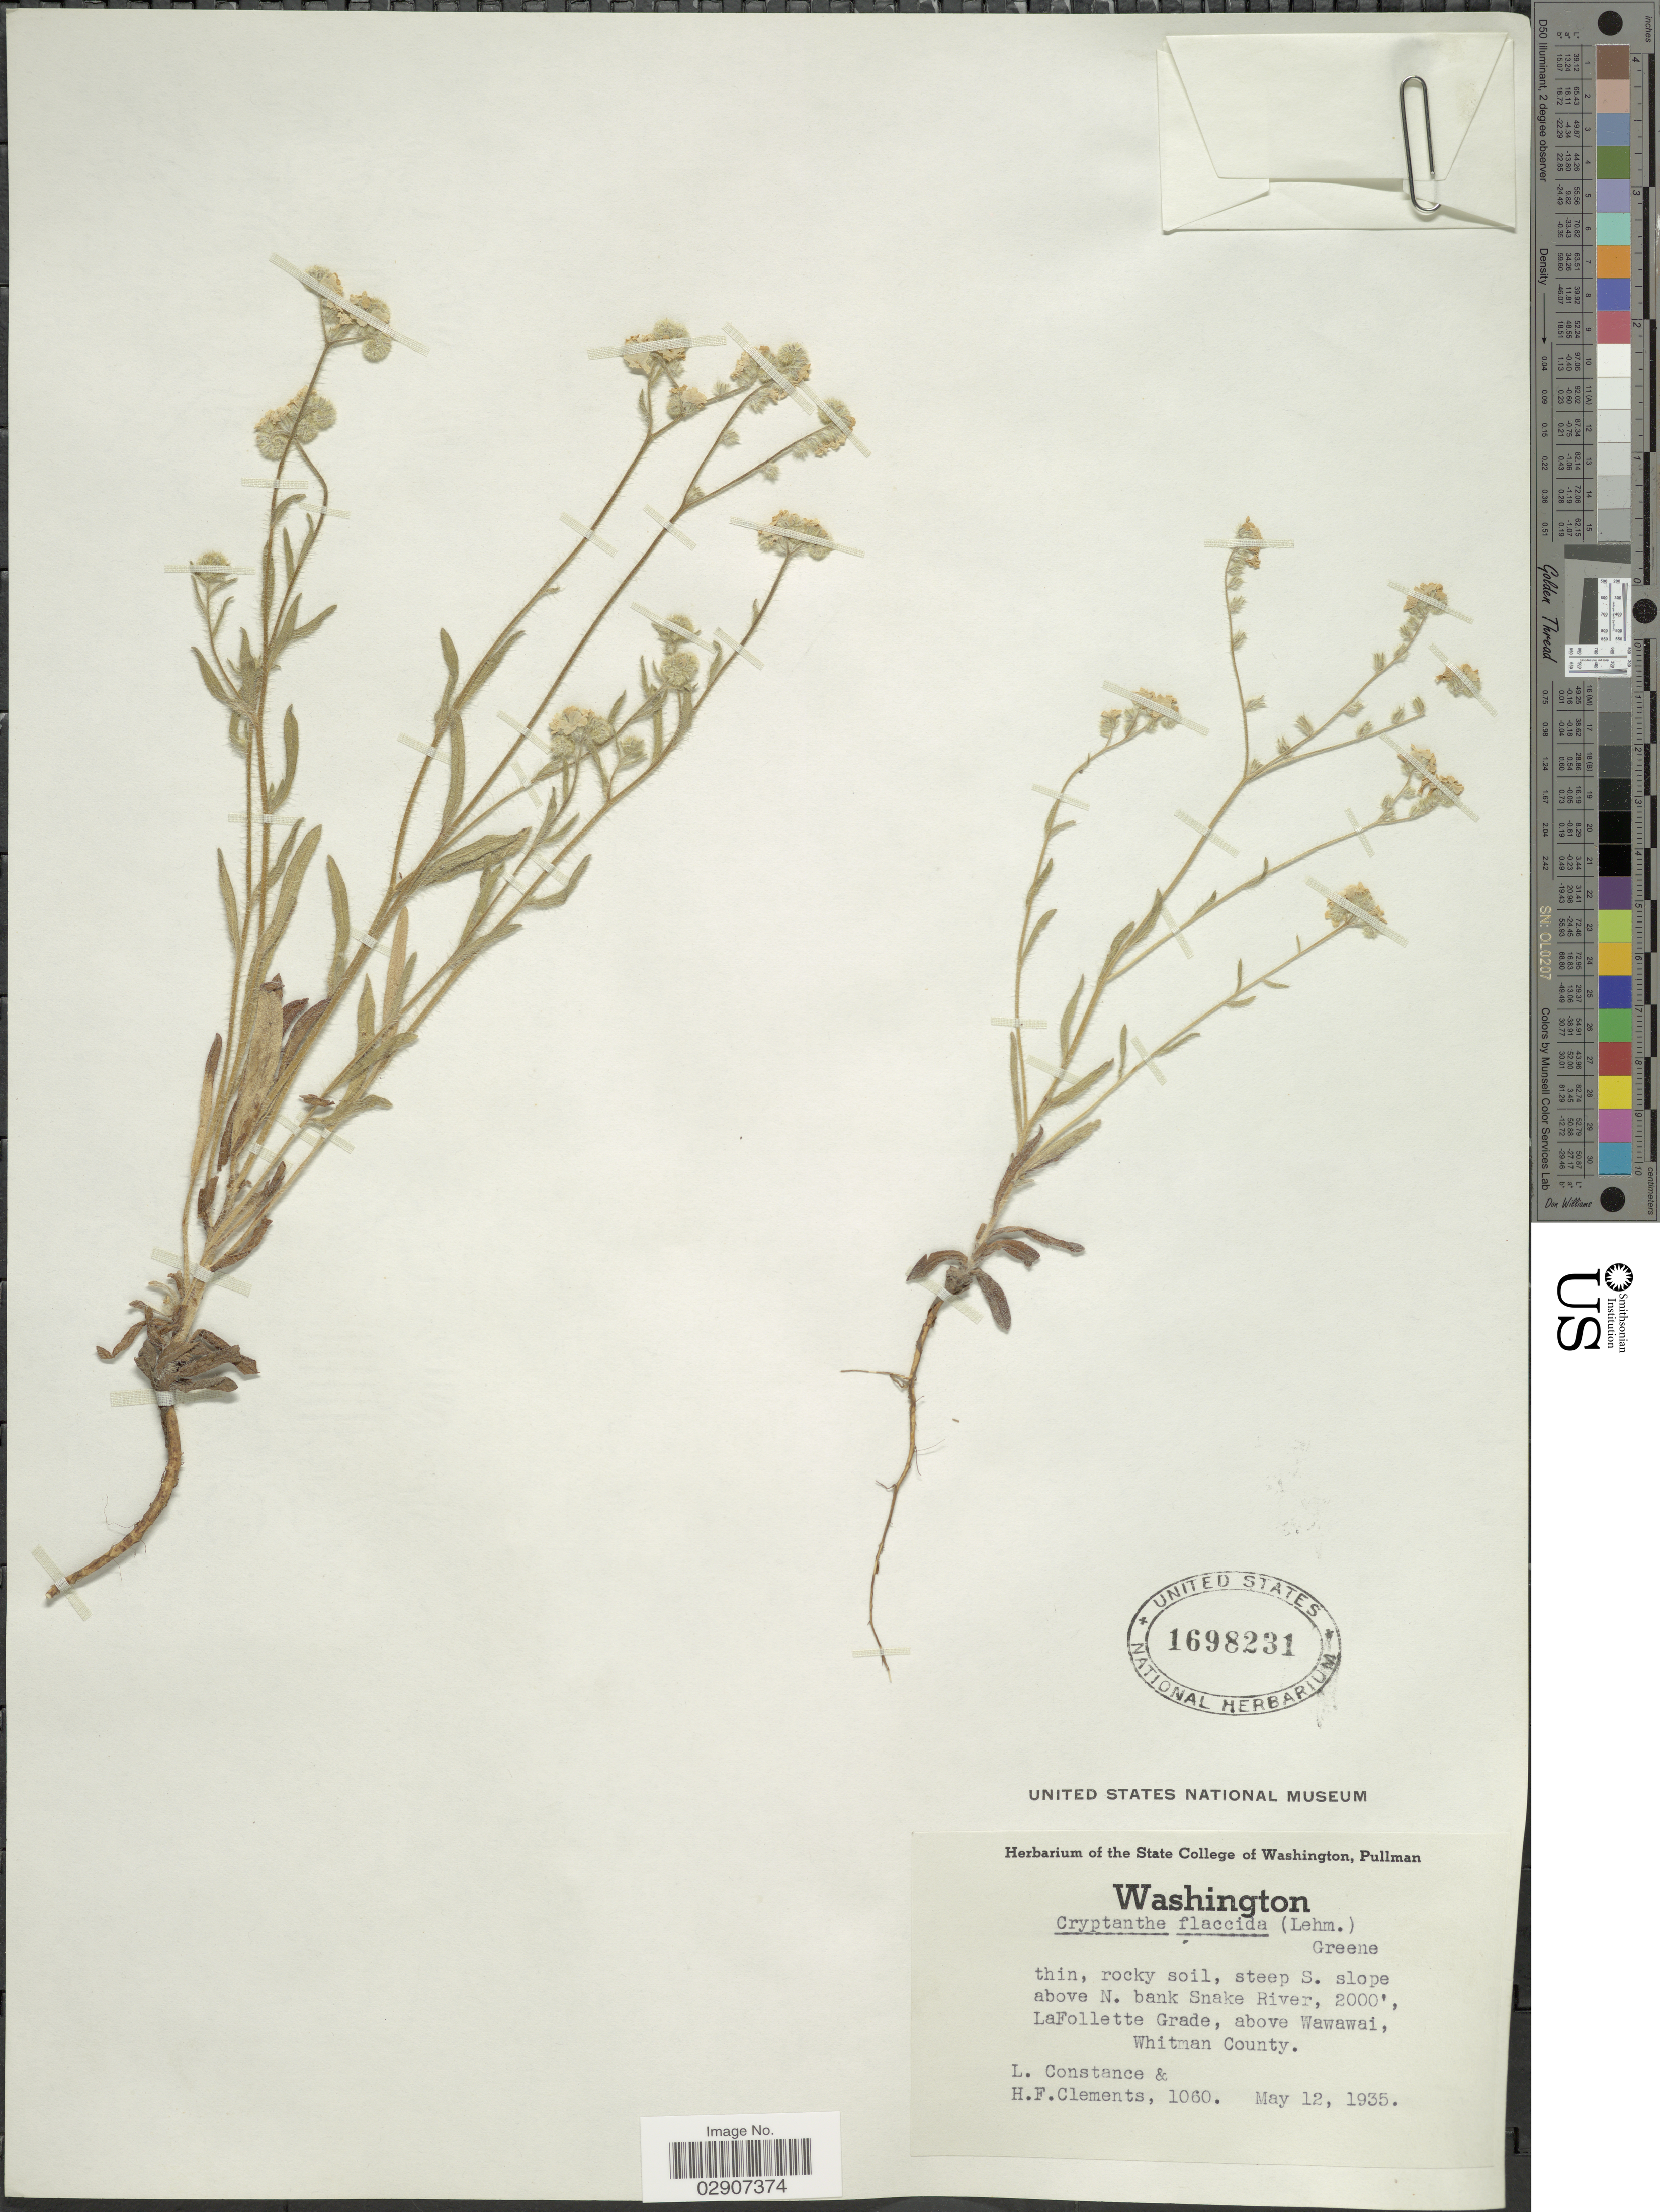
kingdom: Plantae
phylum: Tracheophyta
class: Magnoliopsida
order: Boraginales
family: Boraginaceae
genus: Cryptantha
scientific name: Cryptantha flaccida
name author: (Douglas ex Lehm.) Greene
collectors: L. Constance & H. Clements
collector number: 1060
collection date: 1935-05-12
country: United States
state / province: Washington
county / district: Whitman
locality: Steep S. slope above N. bank Snake River, LaFollette Grade, above Wawawai, Whitman County.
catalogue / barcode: US 1698231